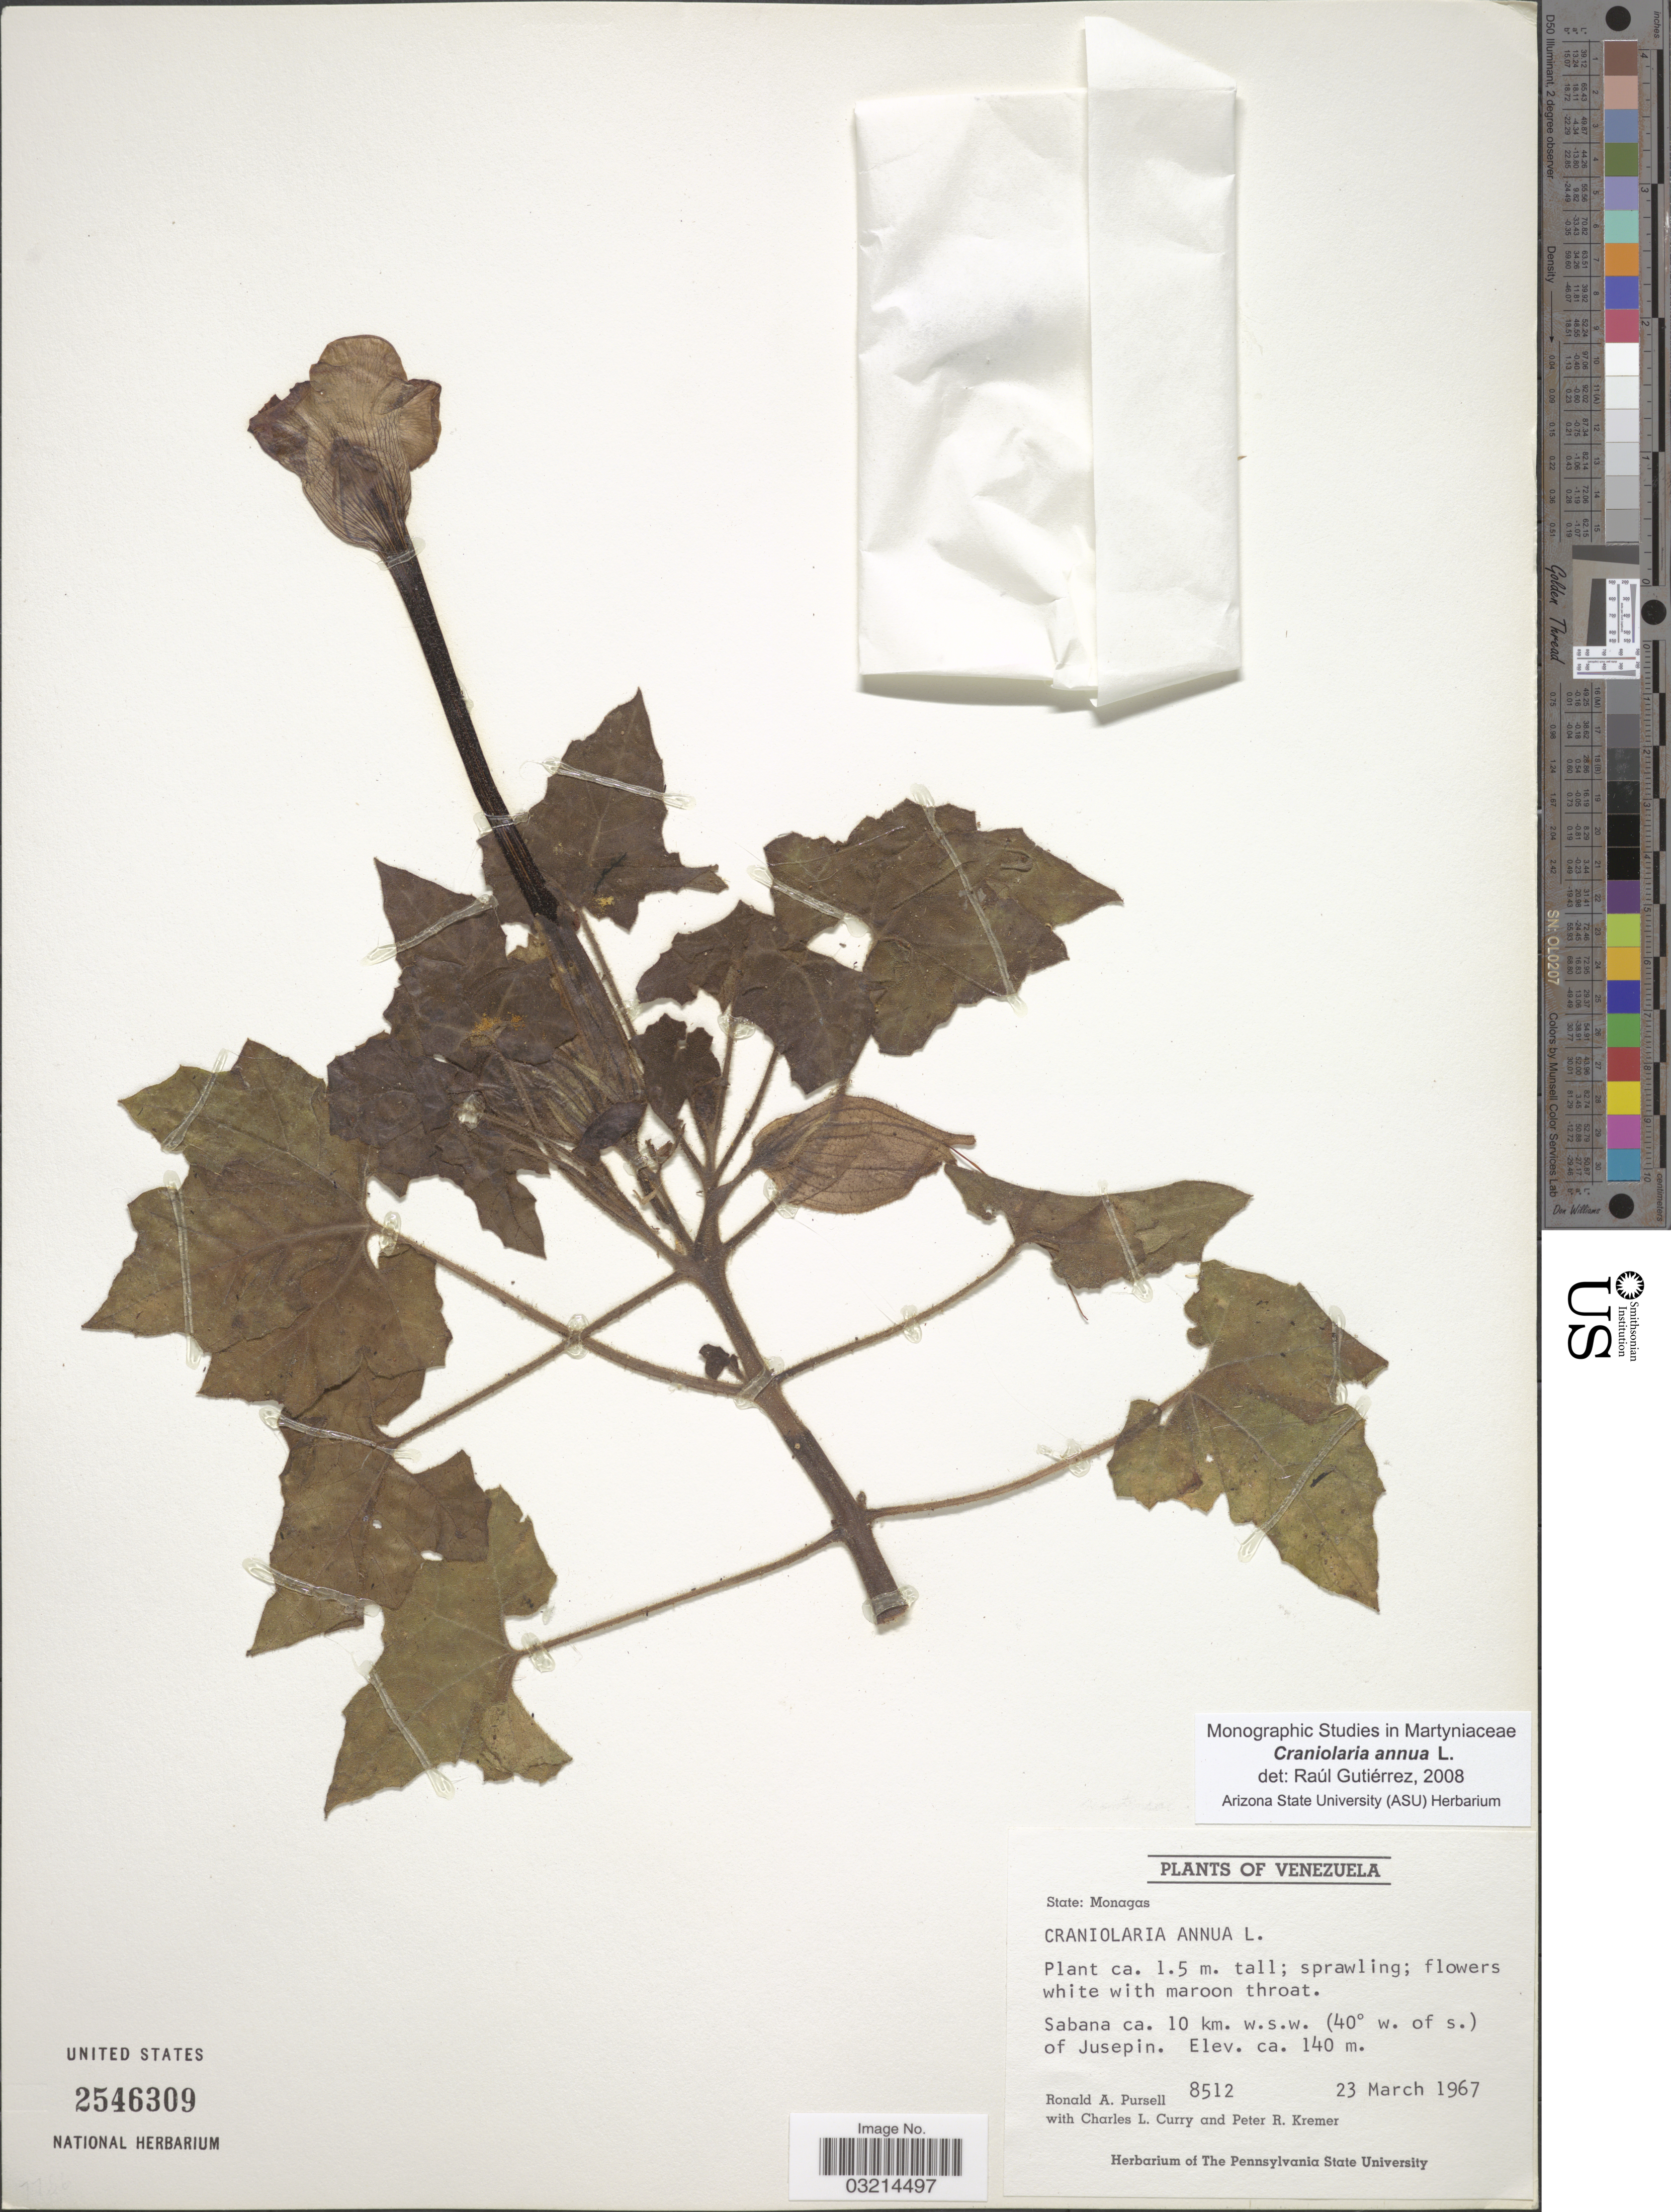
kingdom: Plantae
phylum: Tracheophyta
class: Magnoliopsida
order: Lamiales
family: Martyniaceae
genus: Craniolaria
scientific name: Craniolaria annua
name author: L.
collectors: R. A. Pursell, C. L. Curry & P. Kremer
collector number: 8512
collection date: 1967-03-23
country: Venezuela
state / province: Monagas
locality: Sabana ca. 10 km. w.s.w. (40° w. of s.) of Jusepin.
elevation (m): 140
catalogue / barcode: US 2546309